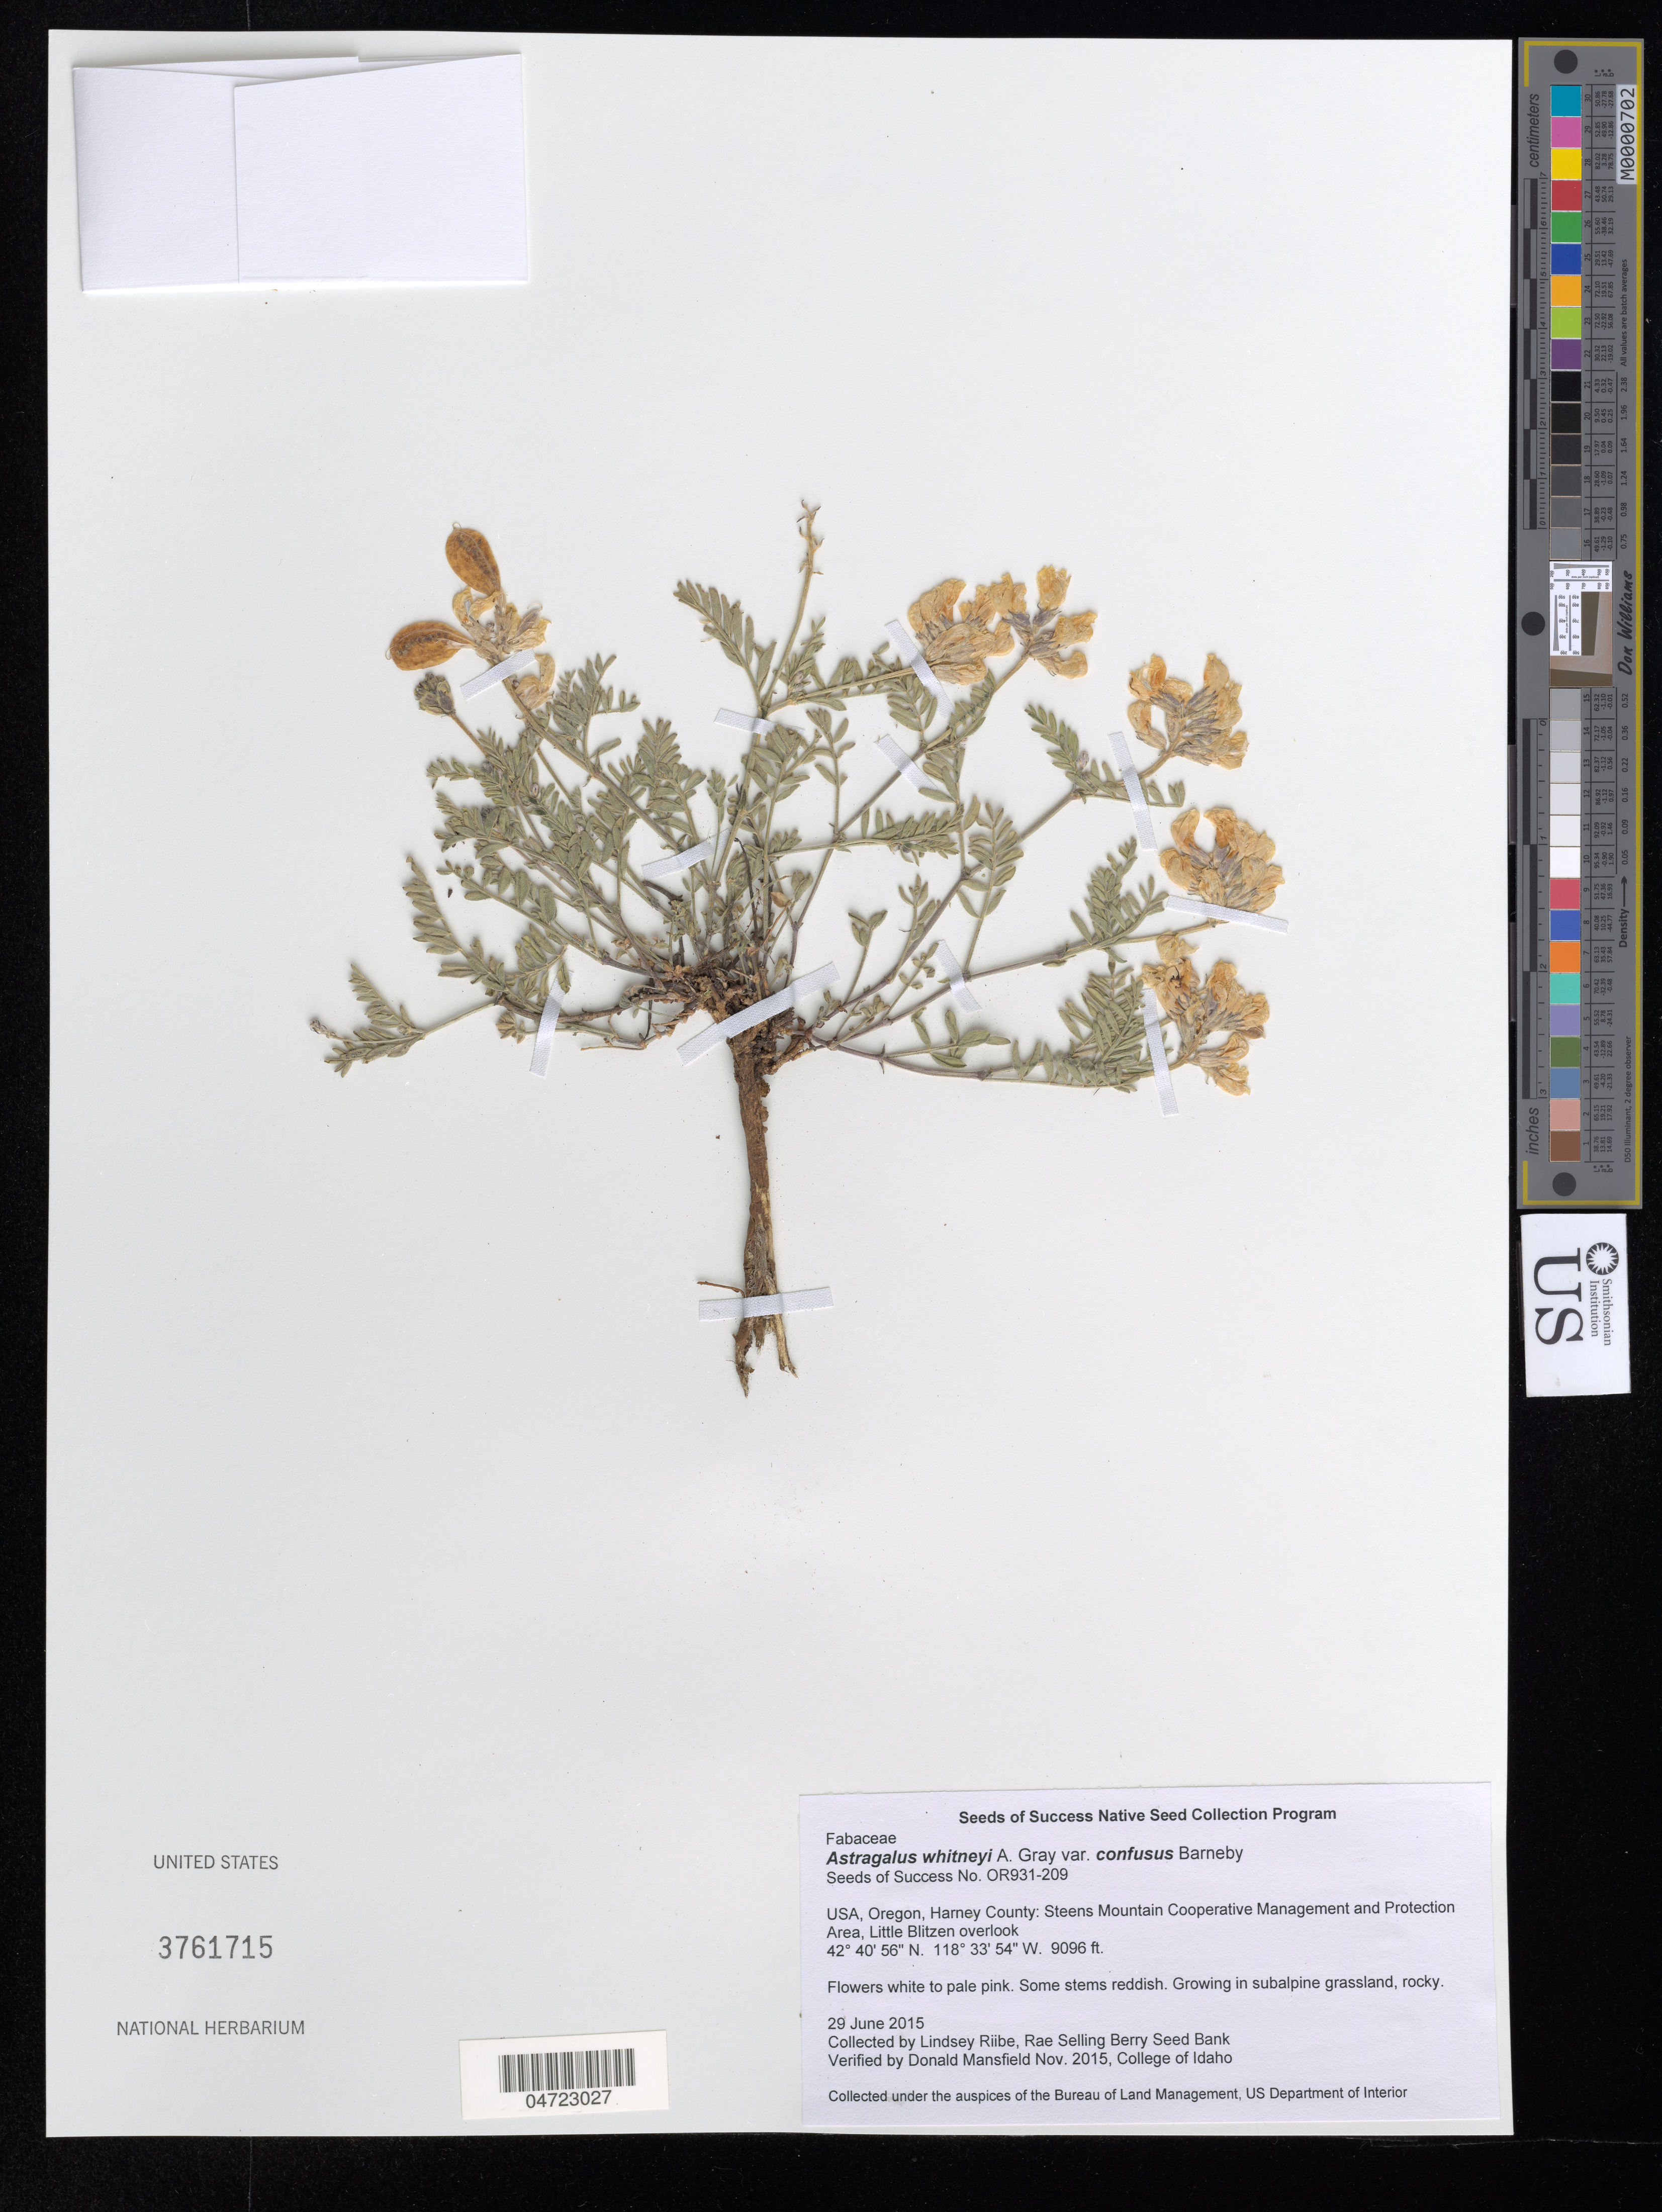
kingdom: Plantae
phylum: Tracheophyta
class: Magnoliopsida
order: Fabales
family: Fabaceae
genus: Astragalus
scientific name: Astragalus whitneyi var. confusus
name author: A. Gray & Barneby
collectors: L. Riibe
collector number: OR931-209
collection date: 2015-06-29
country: United States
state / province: Oregon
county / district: Harney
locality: Harney County: Steens Mountain Cooperative Management and Protection Area, Little Blitzen overlook.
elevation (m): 2772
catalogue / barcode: US 3761715